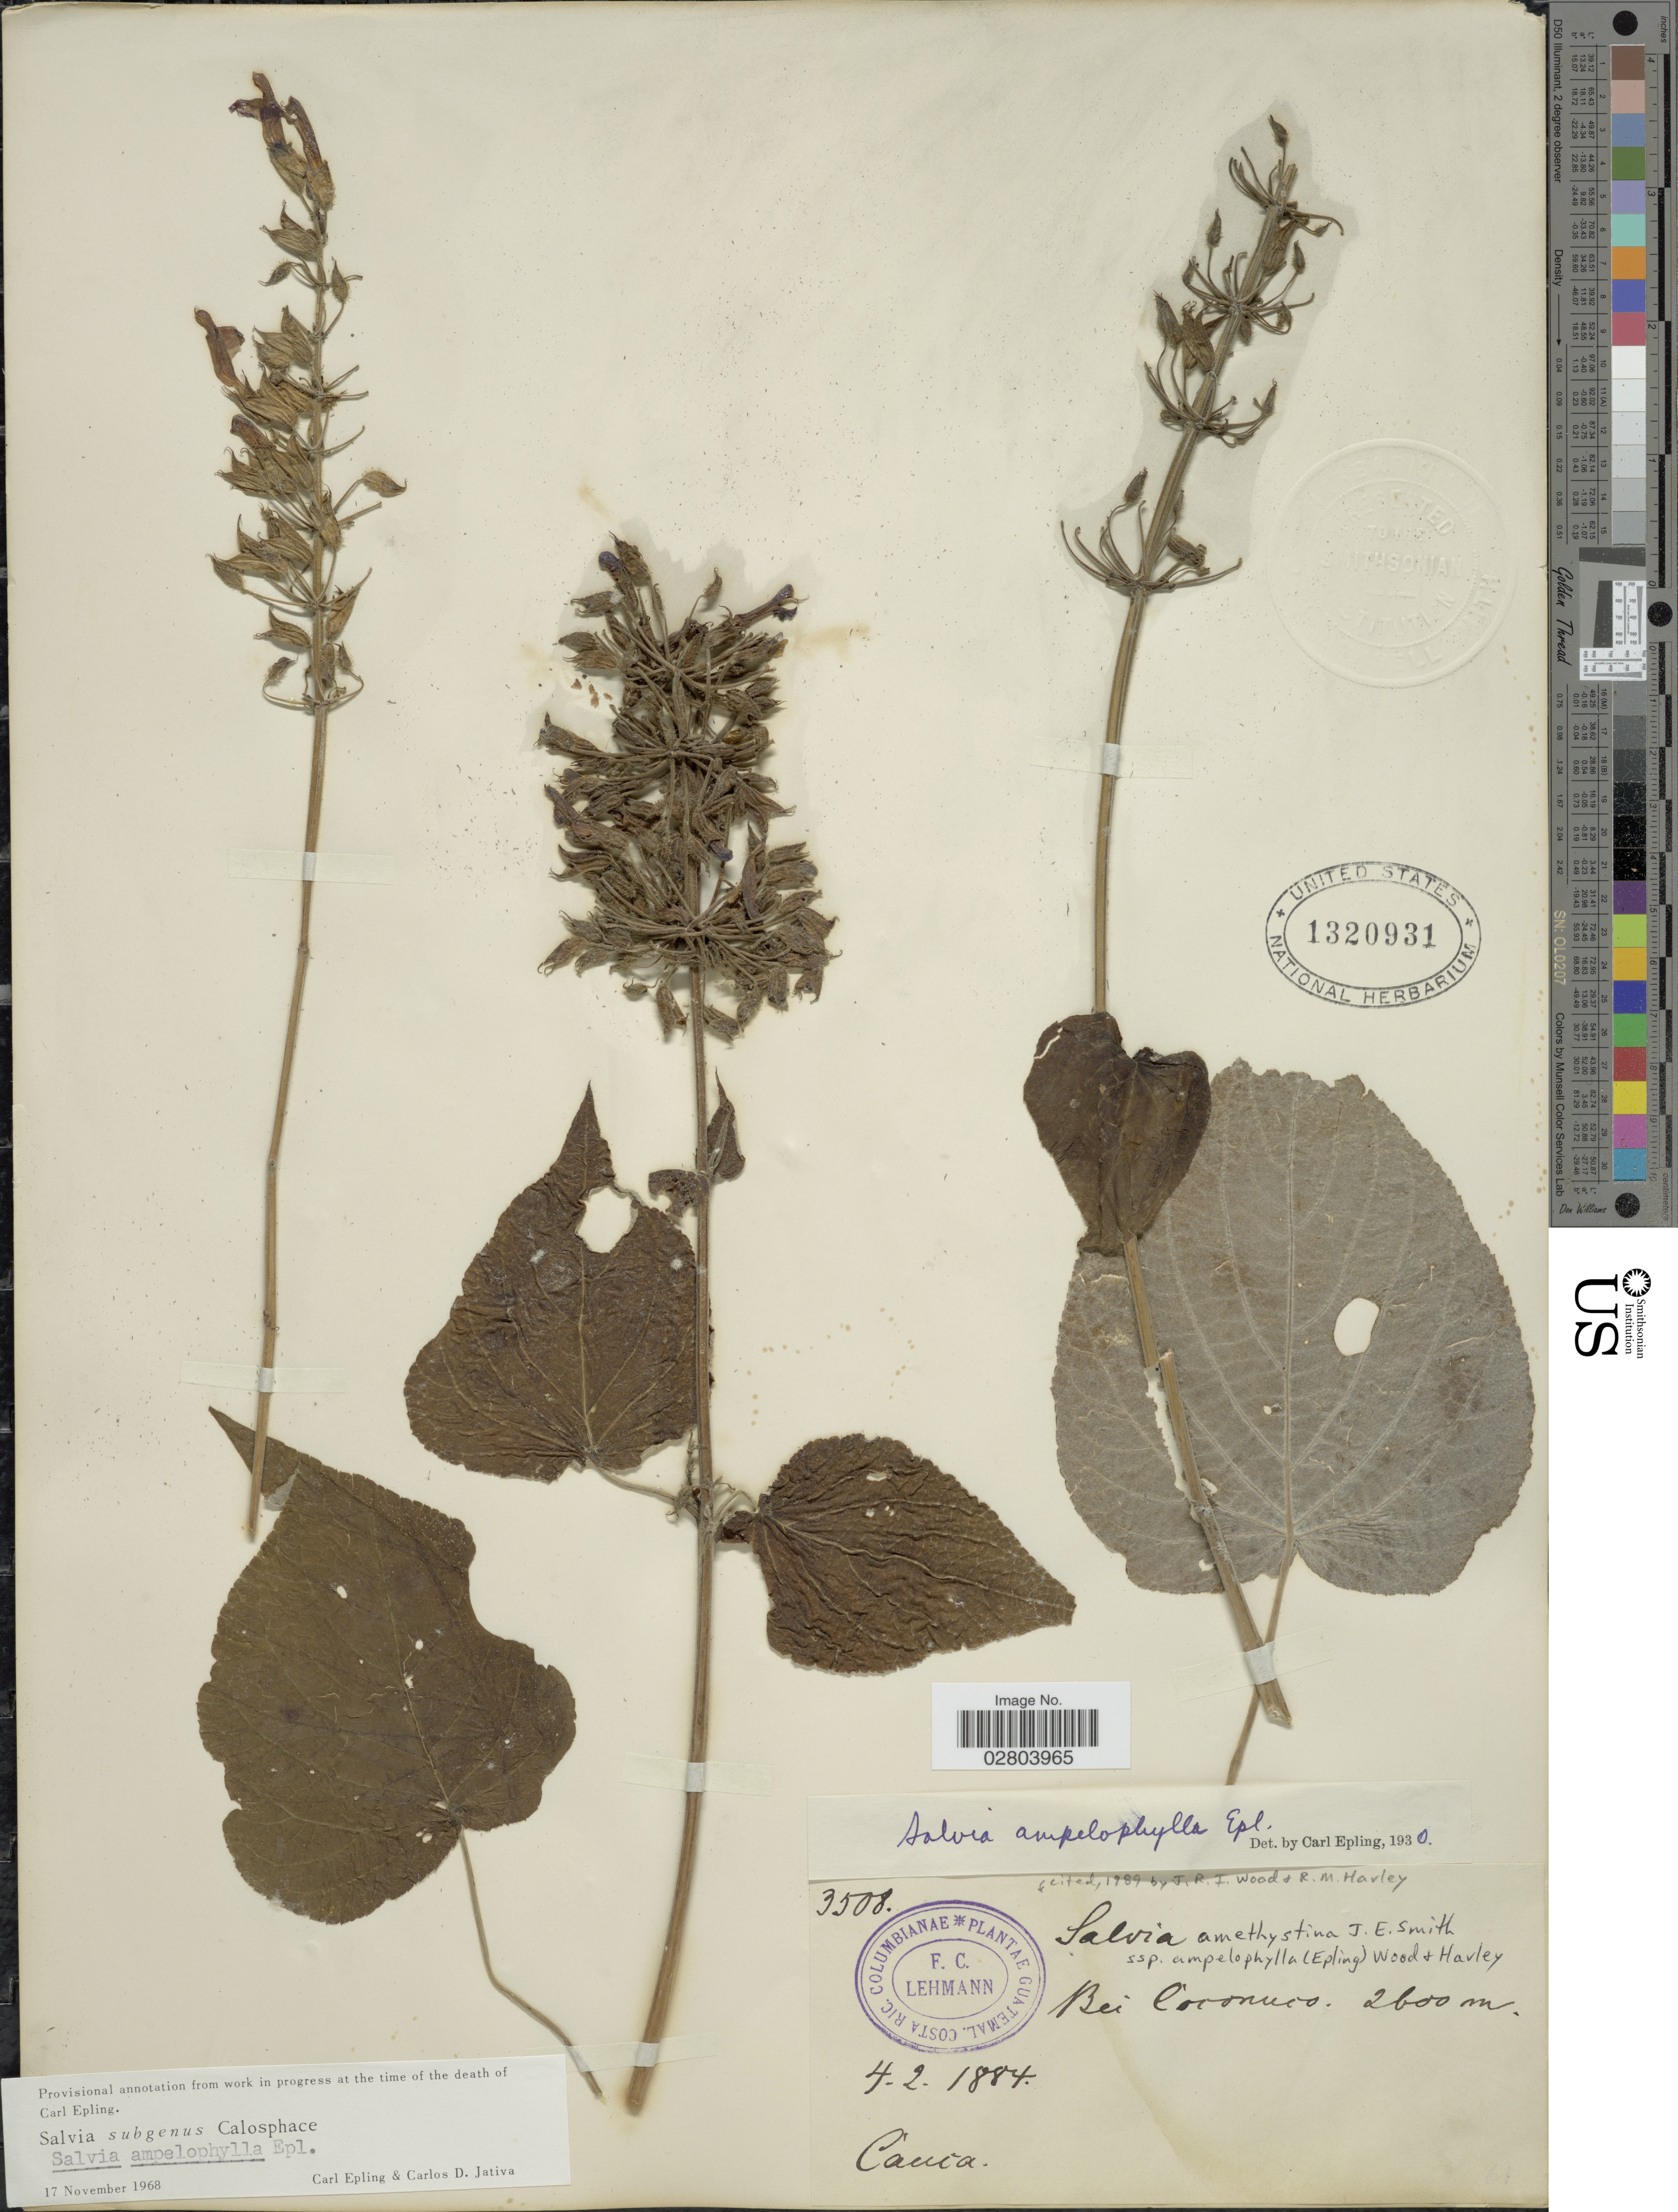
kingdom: Plantae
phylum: Tracheophyta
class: Magnoliopsida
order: Lamiales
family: Lamiaceae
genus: Salvia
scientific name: Salvia amethystina subsp. ampelophylla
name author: (Epling) J.R.I. Wood & Harley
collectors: F. C. Lehmann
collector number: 3508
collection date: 1884-02-04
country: Colombia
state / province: Cauca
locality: Bei Coconueo. Cauca.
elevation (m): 2600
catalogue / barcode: US 1320931